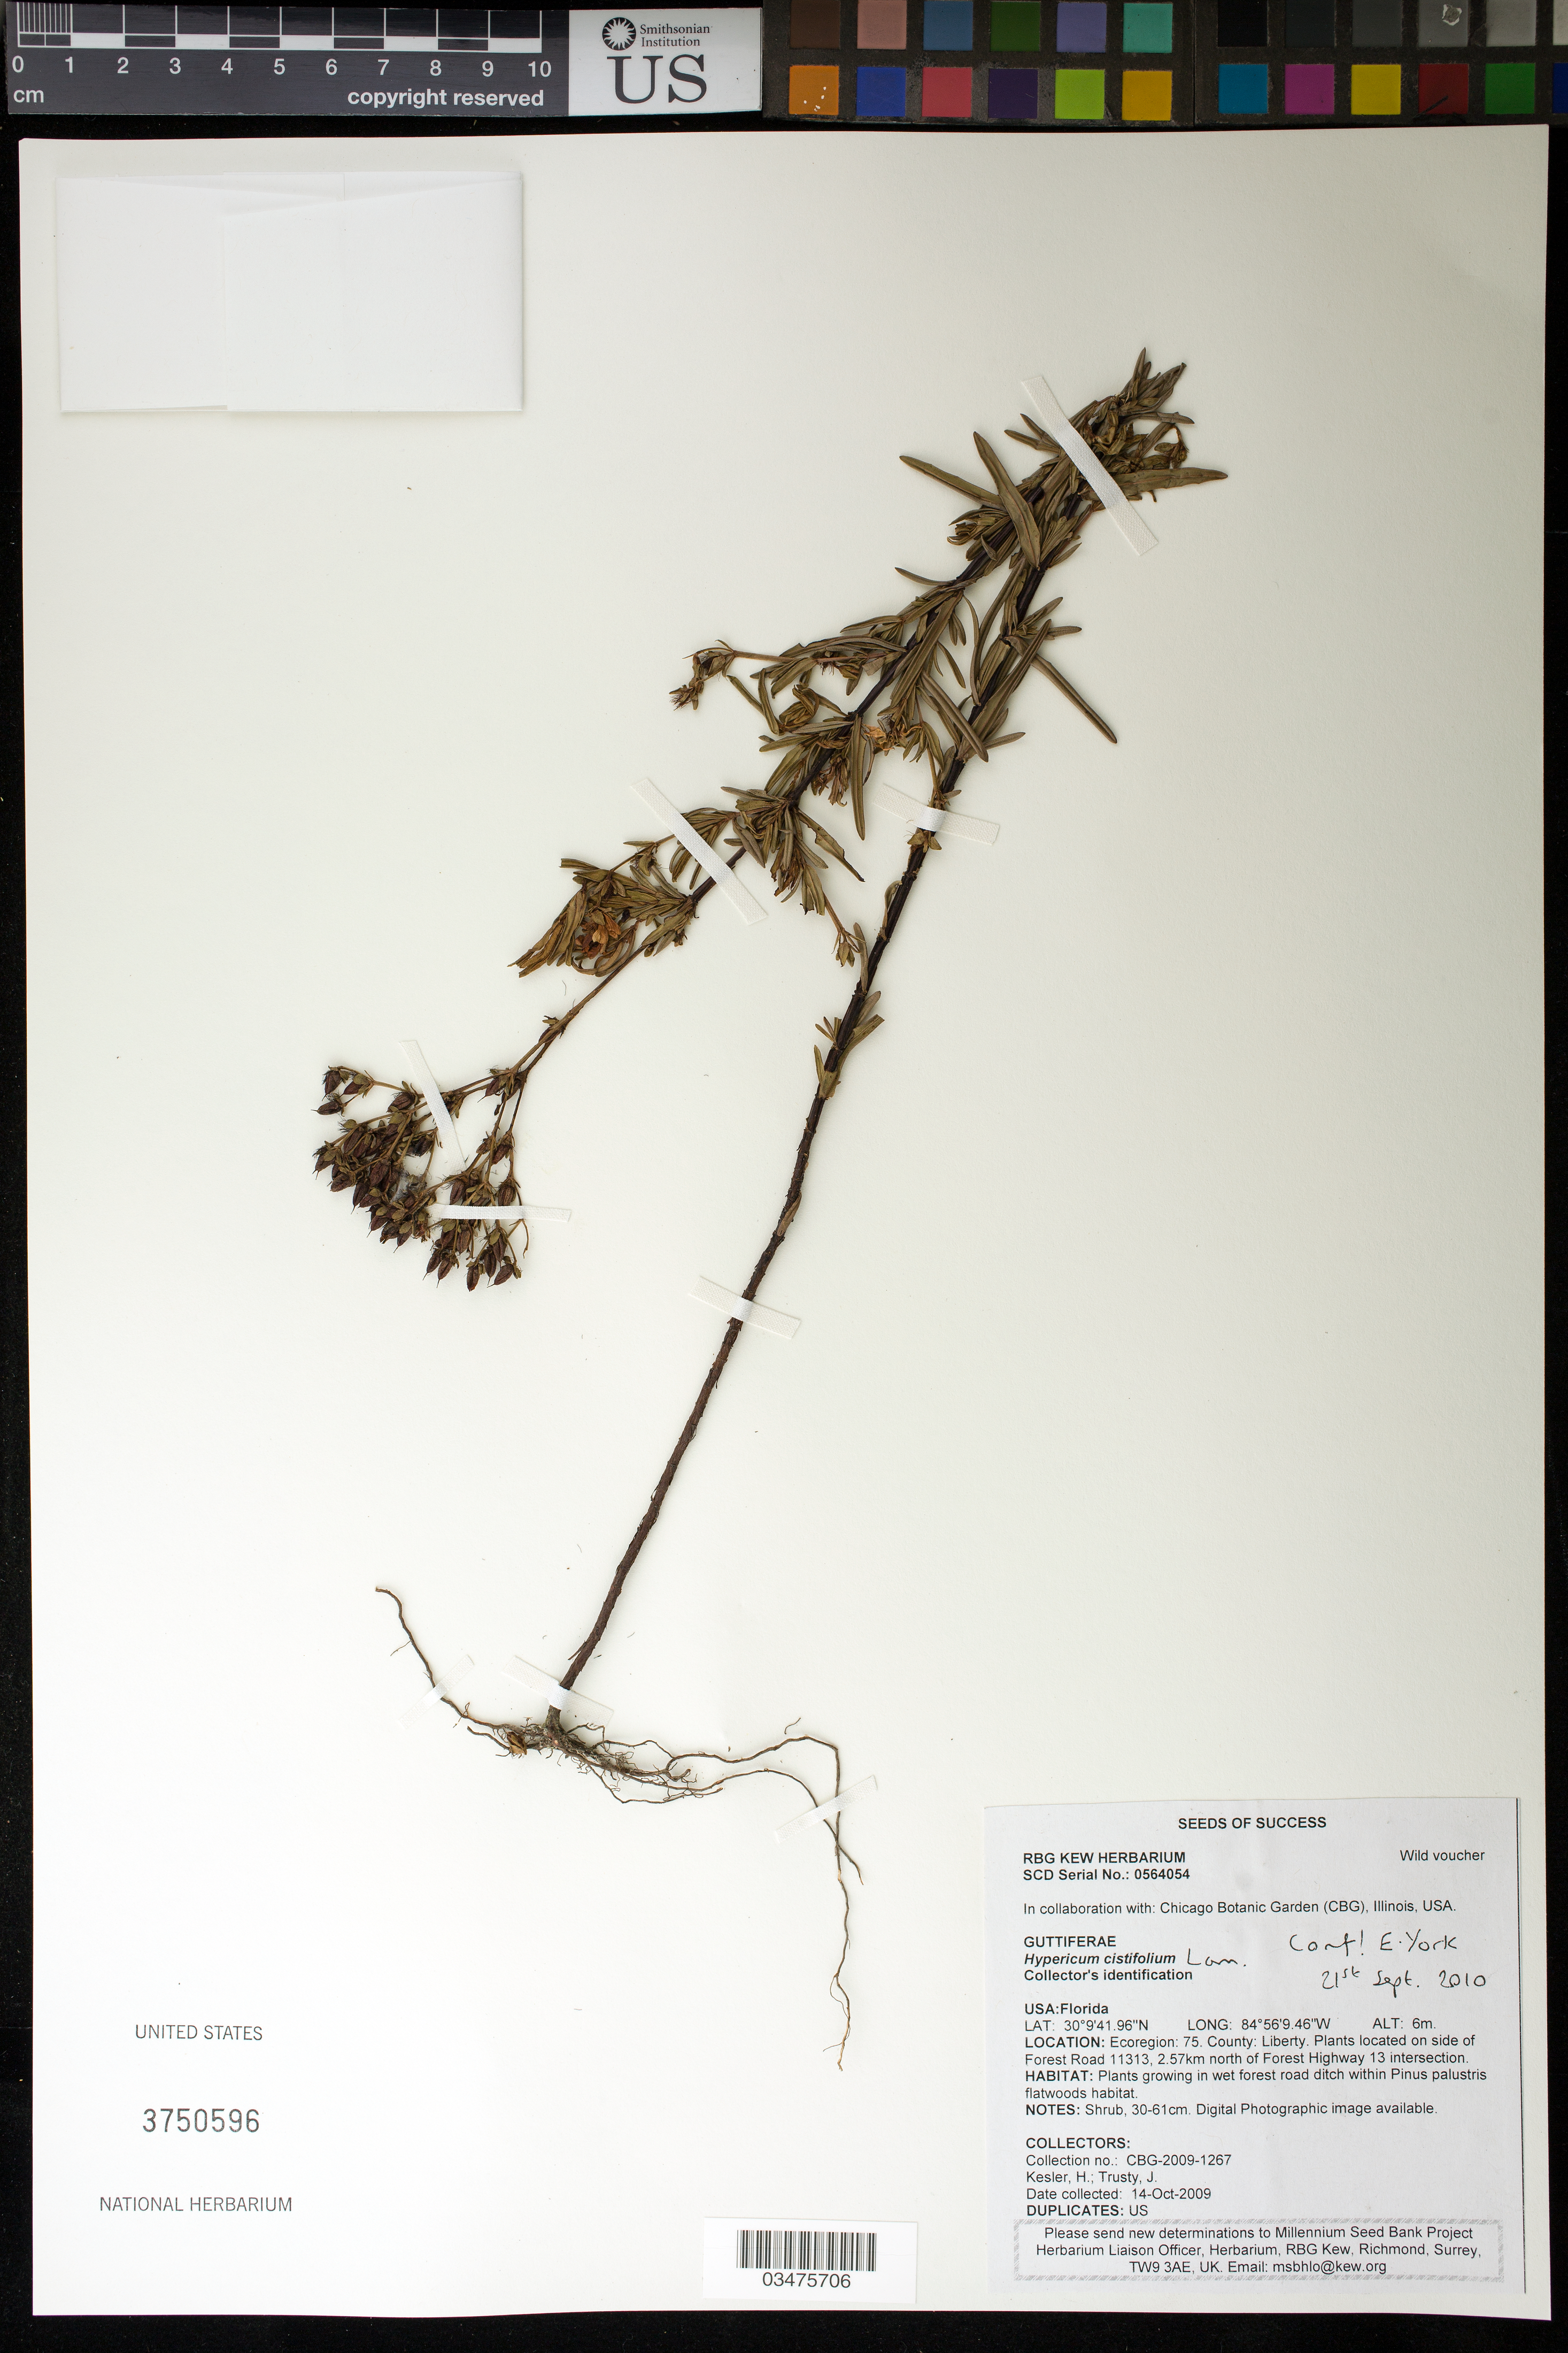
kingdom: Plantae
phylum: Tracheophyta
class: Magnoliopsida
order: Malpighiales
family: Hypericaceae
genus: Hypericum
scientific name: Hypericum cistifolium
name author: Lam.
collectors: H. Kesler & J. Trusty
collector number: CBG-2009-1267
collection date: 2009-10-14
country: United States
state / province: Florida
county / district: Liberty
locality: Side of Forest Rd 11313, 2.57 km N of Forest Hwy 13 intersection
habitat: Wet forest road ditch with Pinus palustris flatwoods habitat.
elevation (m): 6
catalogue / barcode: US 3750596